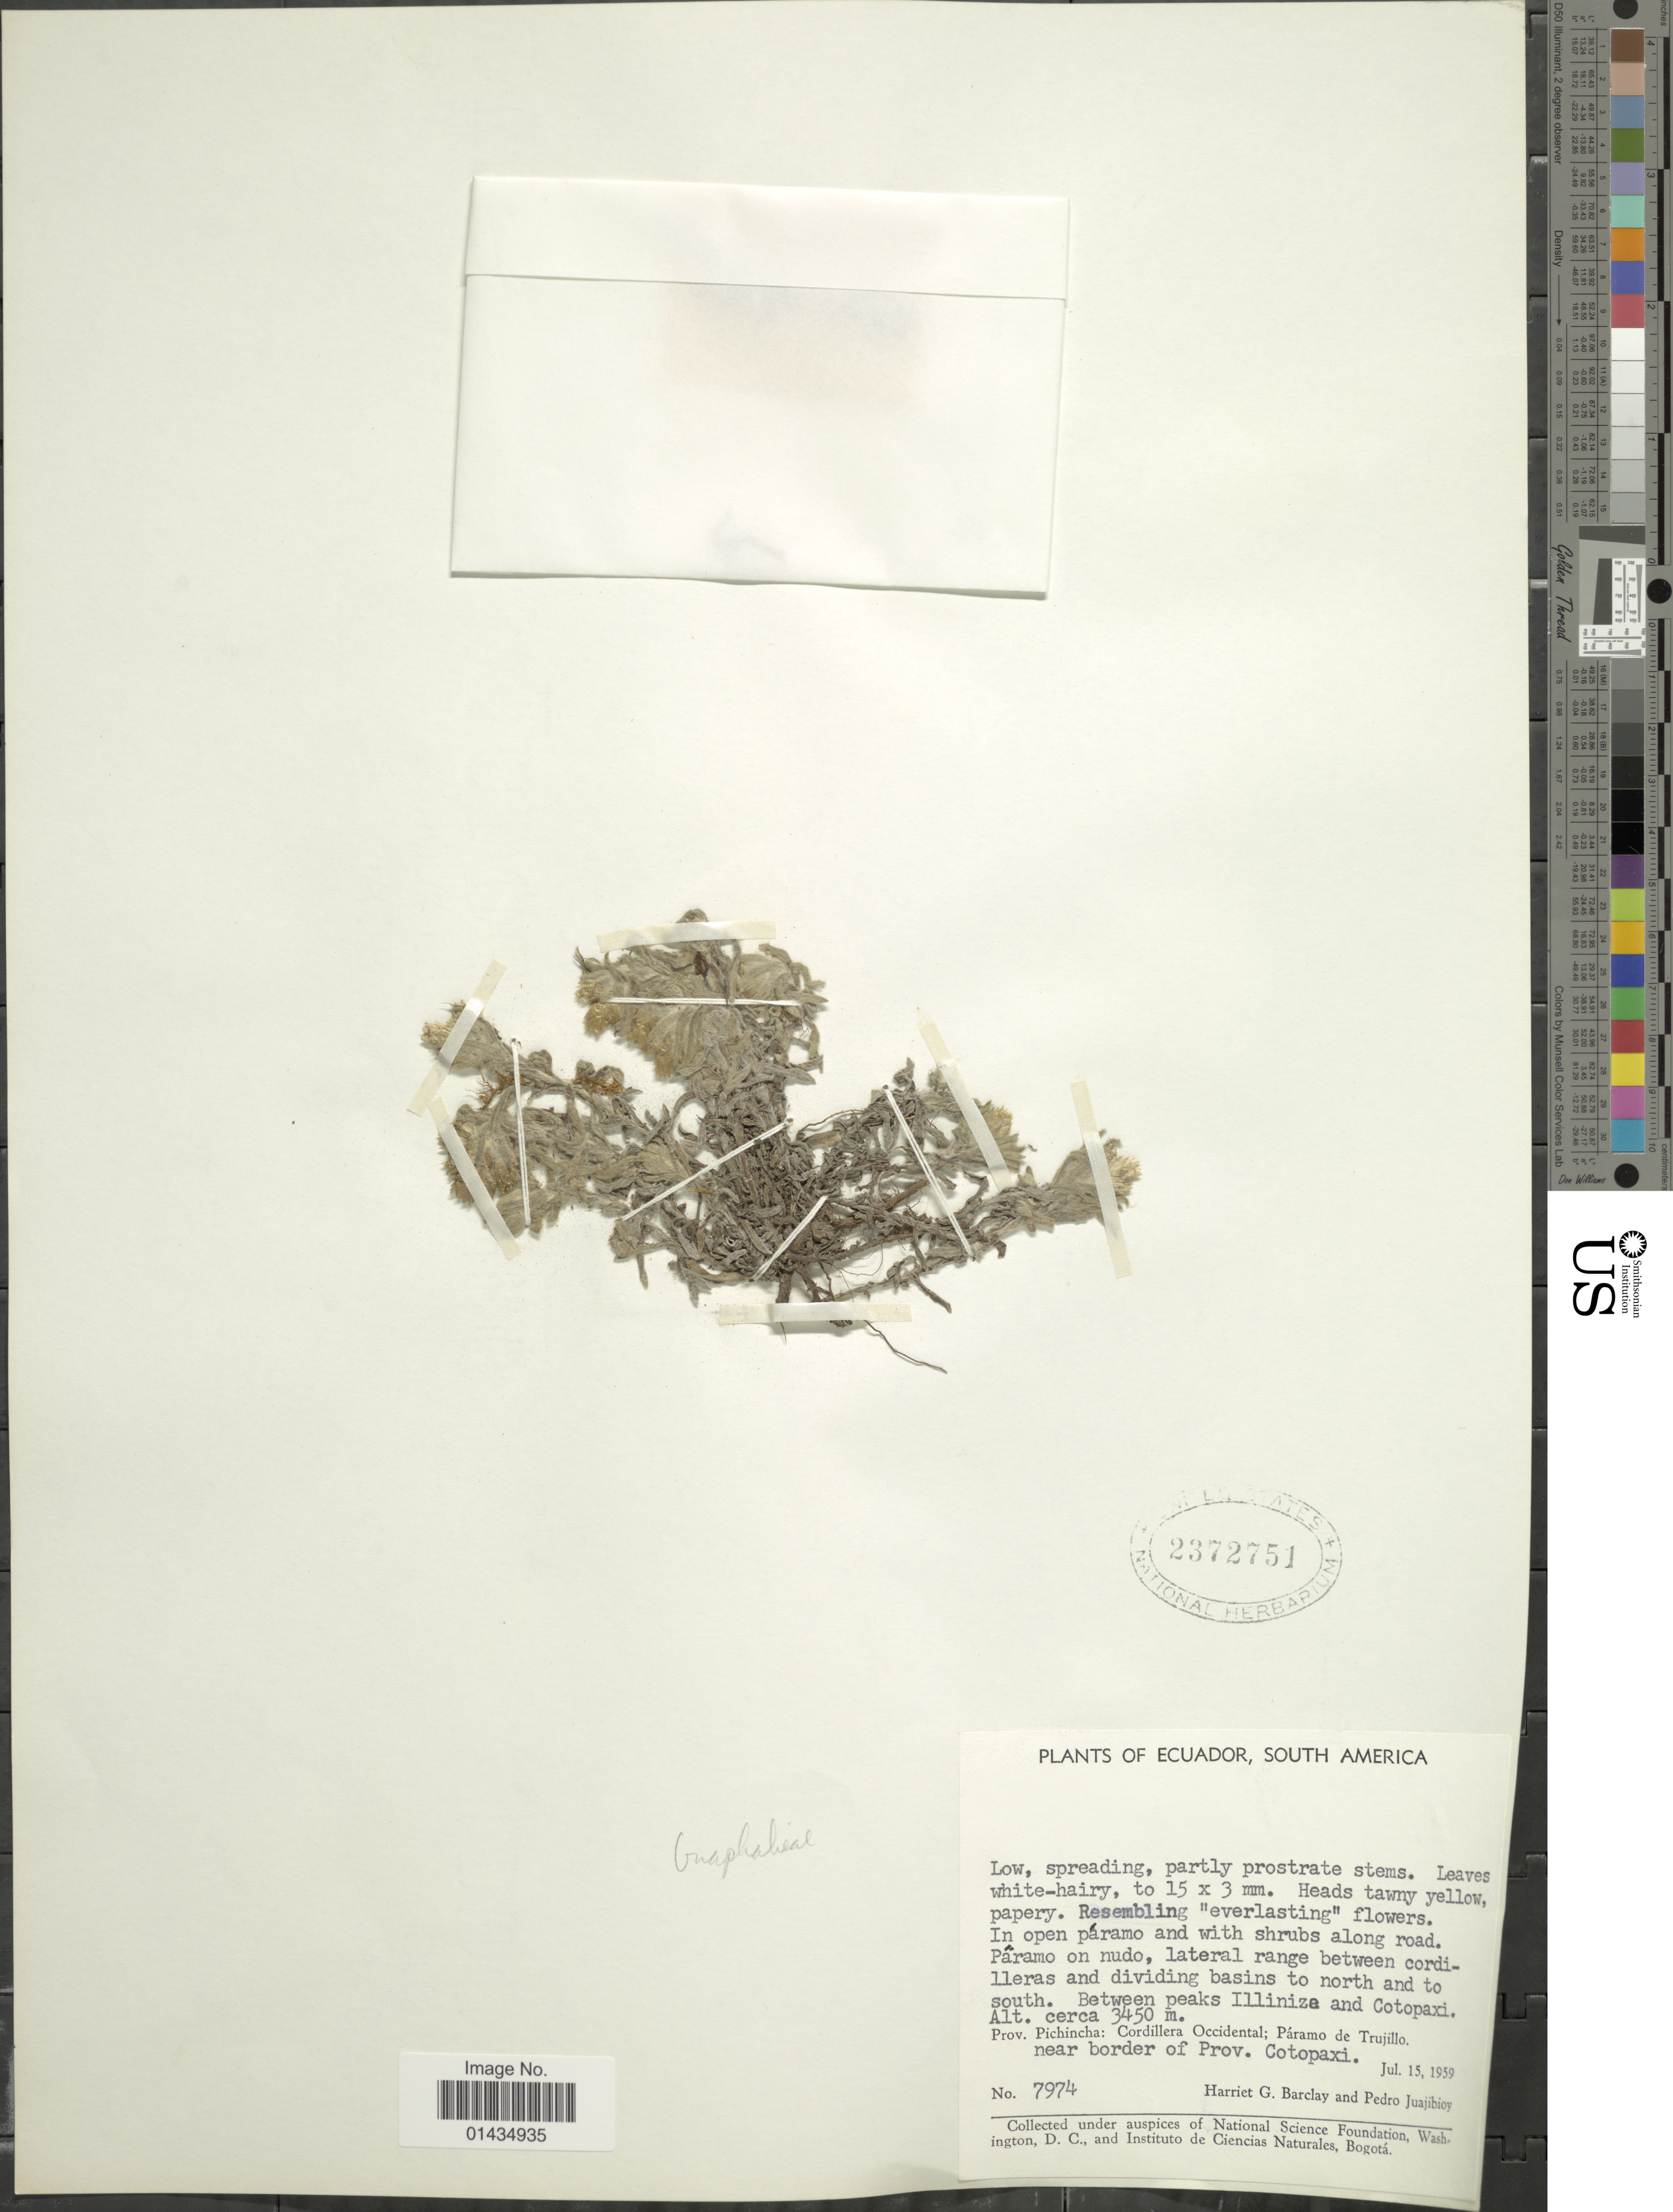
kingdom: Plantae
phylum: Tracheophyta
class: Magnoliopsida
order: Asterales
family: Asteraceae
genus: Pseudognaphalium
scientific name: Pseudognaphalium sp.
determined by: Dillon, M. O.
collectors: H. G. Barclay & P. Juajibioy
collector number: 7974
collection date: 1959-05-15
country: Ecuador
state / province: Pichincha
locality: South America, in open páramo and with shrubs along the road, Páramo on nudo, lateral range between cordilleras and dividing basins to north and to south, between peaks Illiniza and Cotopaxi, Cordillera Occidental; Páramo de Trujillo, near border of Prov. Cotopaxi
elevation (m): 3450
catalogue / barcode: US 2372751